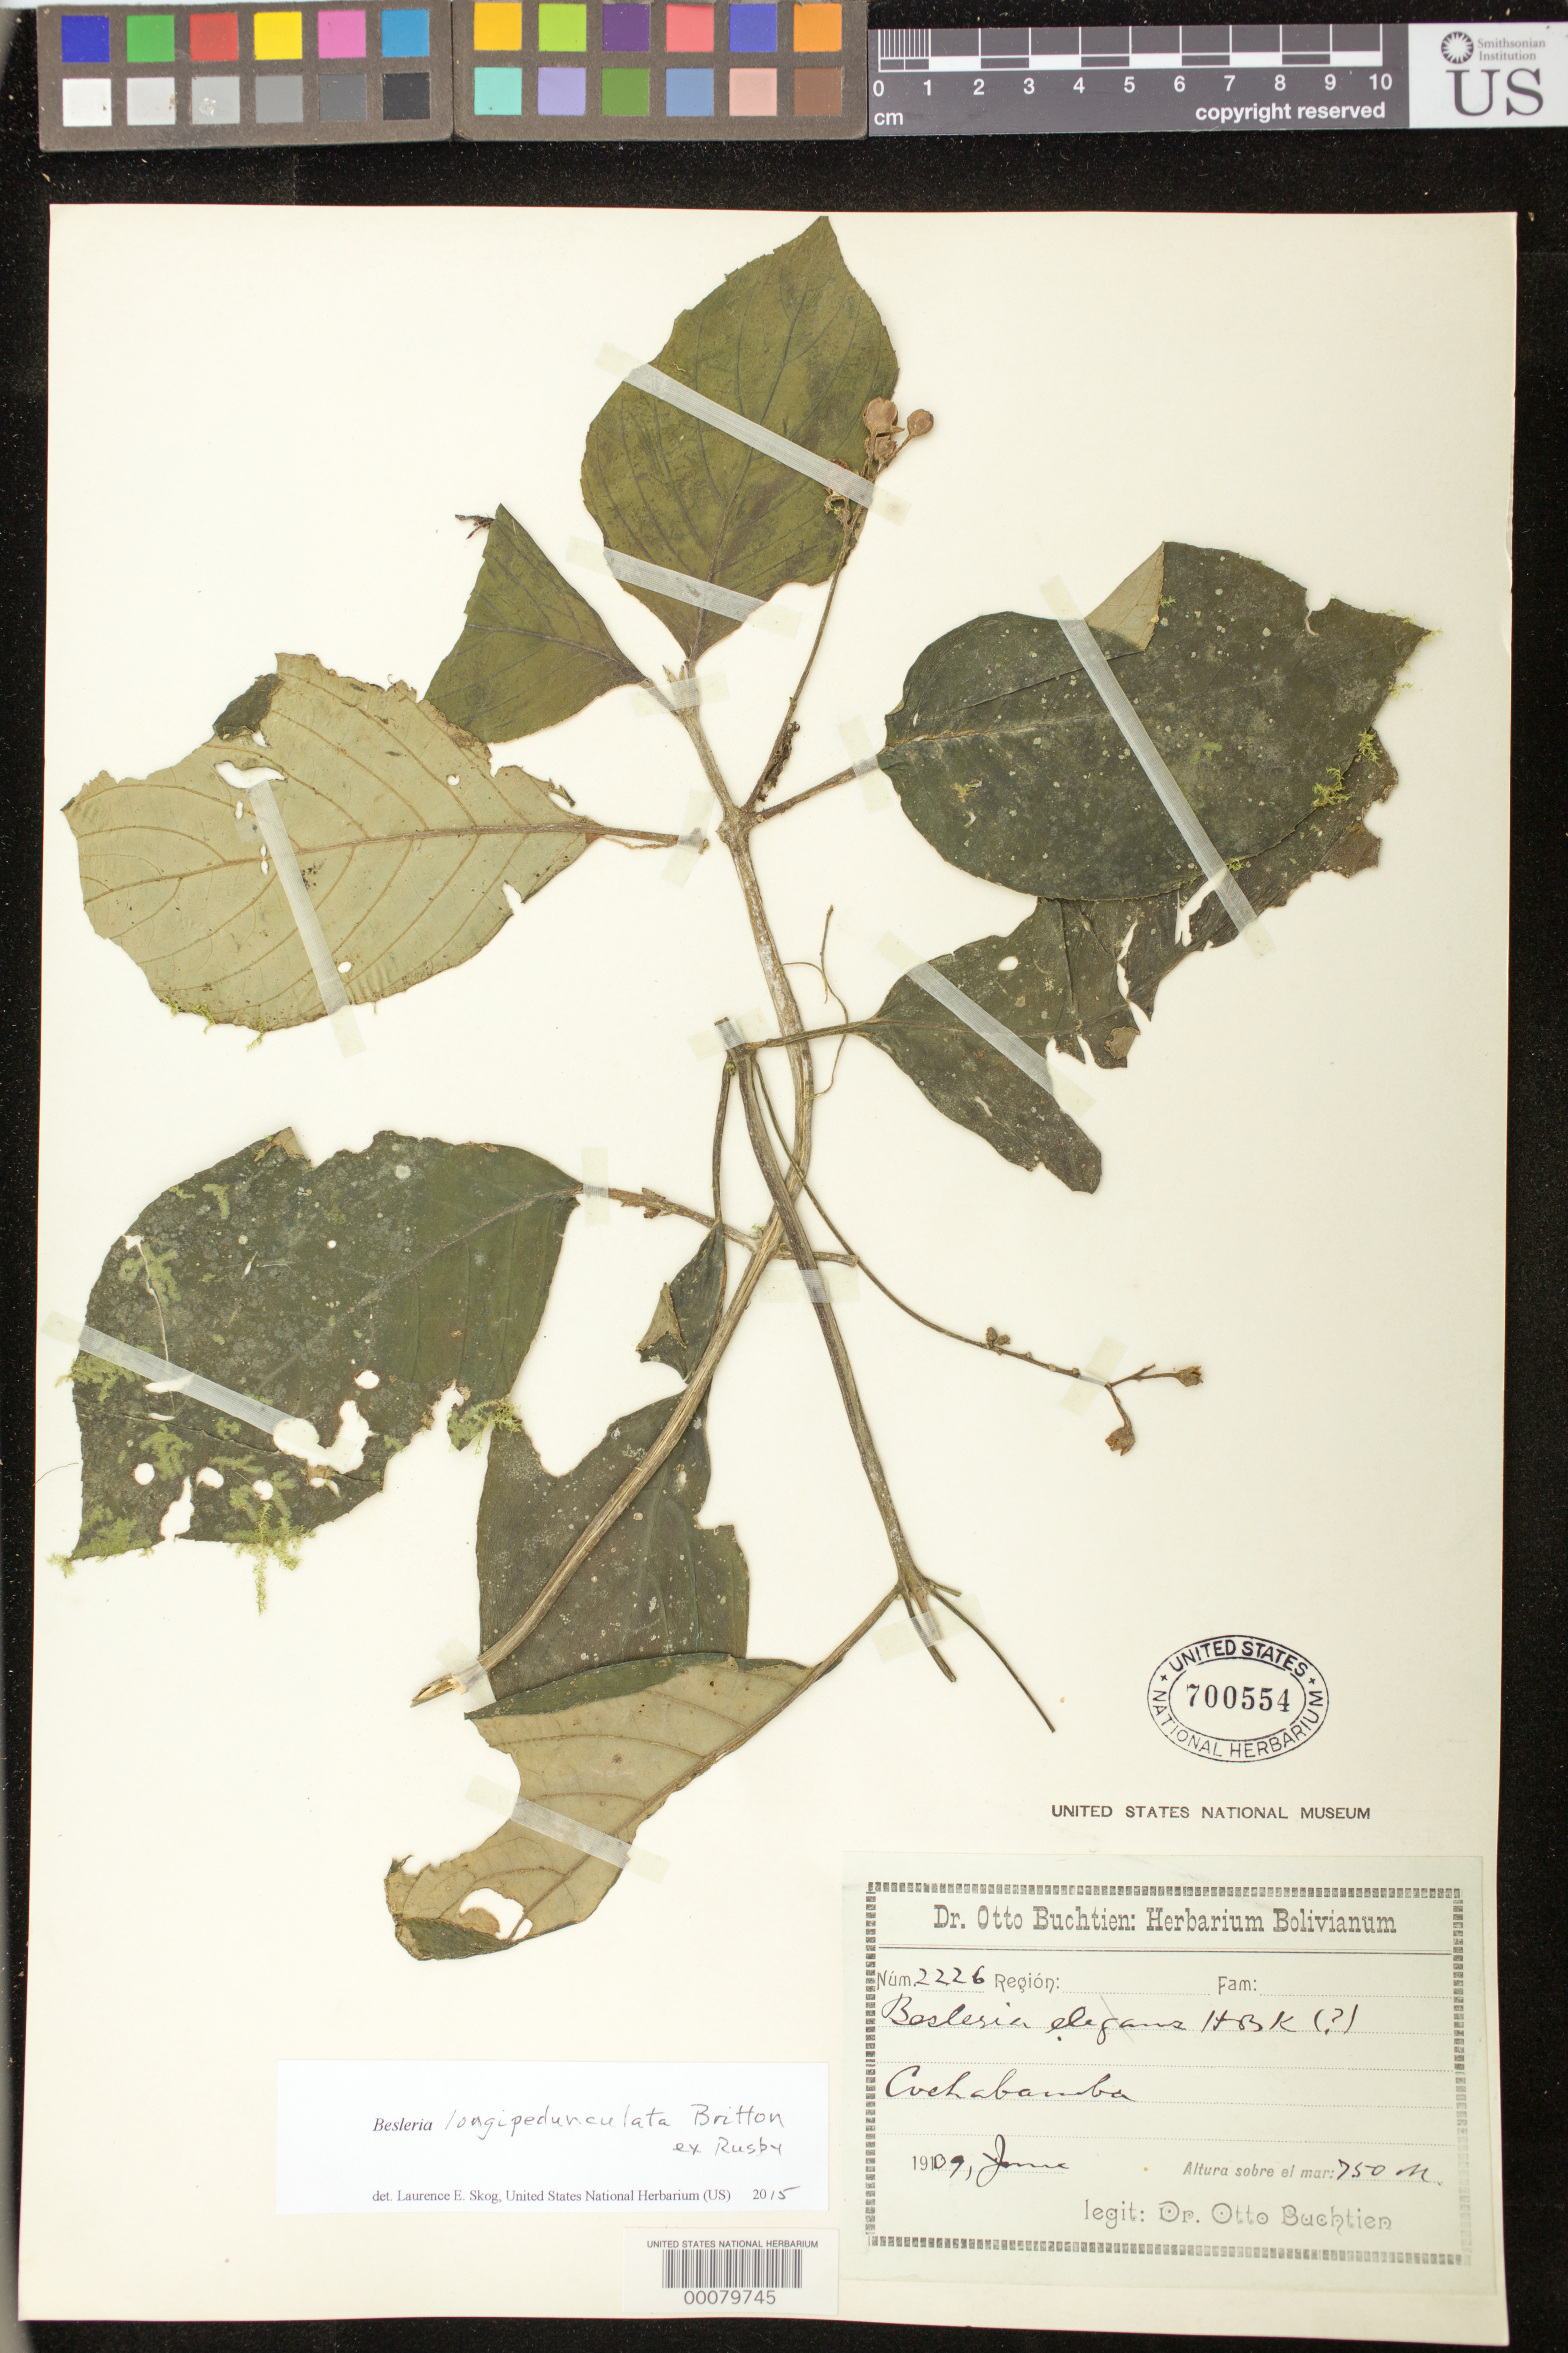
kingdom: Plantae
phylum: Tracheophyta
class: Magnoliopsida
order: Lamiales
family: Gesneriaceae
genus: Besleria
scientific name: Besleria longipedunculata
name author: Britton ex Rusby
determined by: Skog, Laurence E.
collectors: O. Buchtien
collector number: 2226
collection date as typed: Jun 1909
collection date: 1909-06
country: Bolivia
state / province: Cochabamba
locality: Cochabamba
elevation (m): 750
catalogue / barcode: US 700554